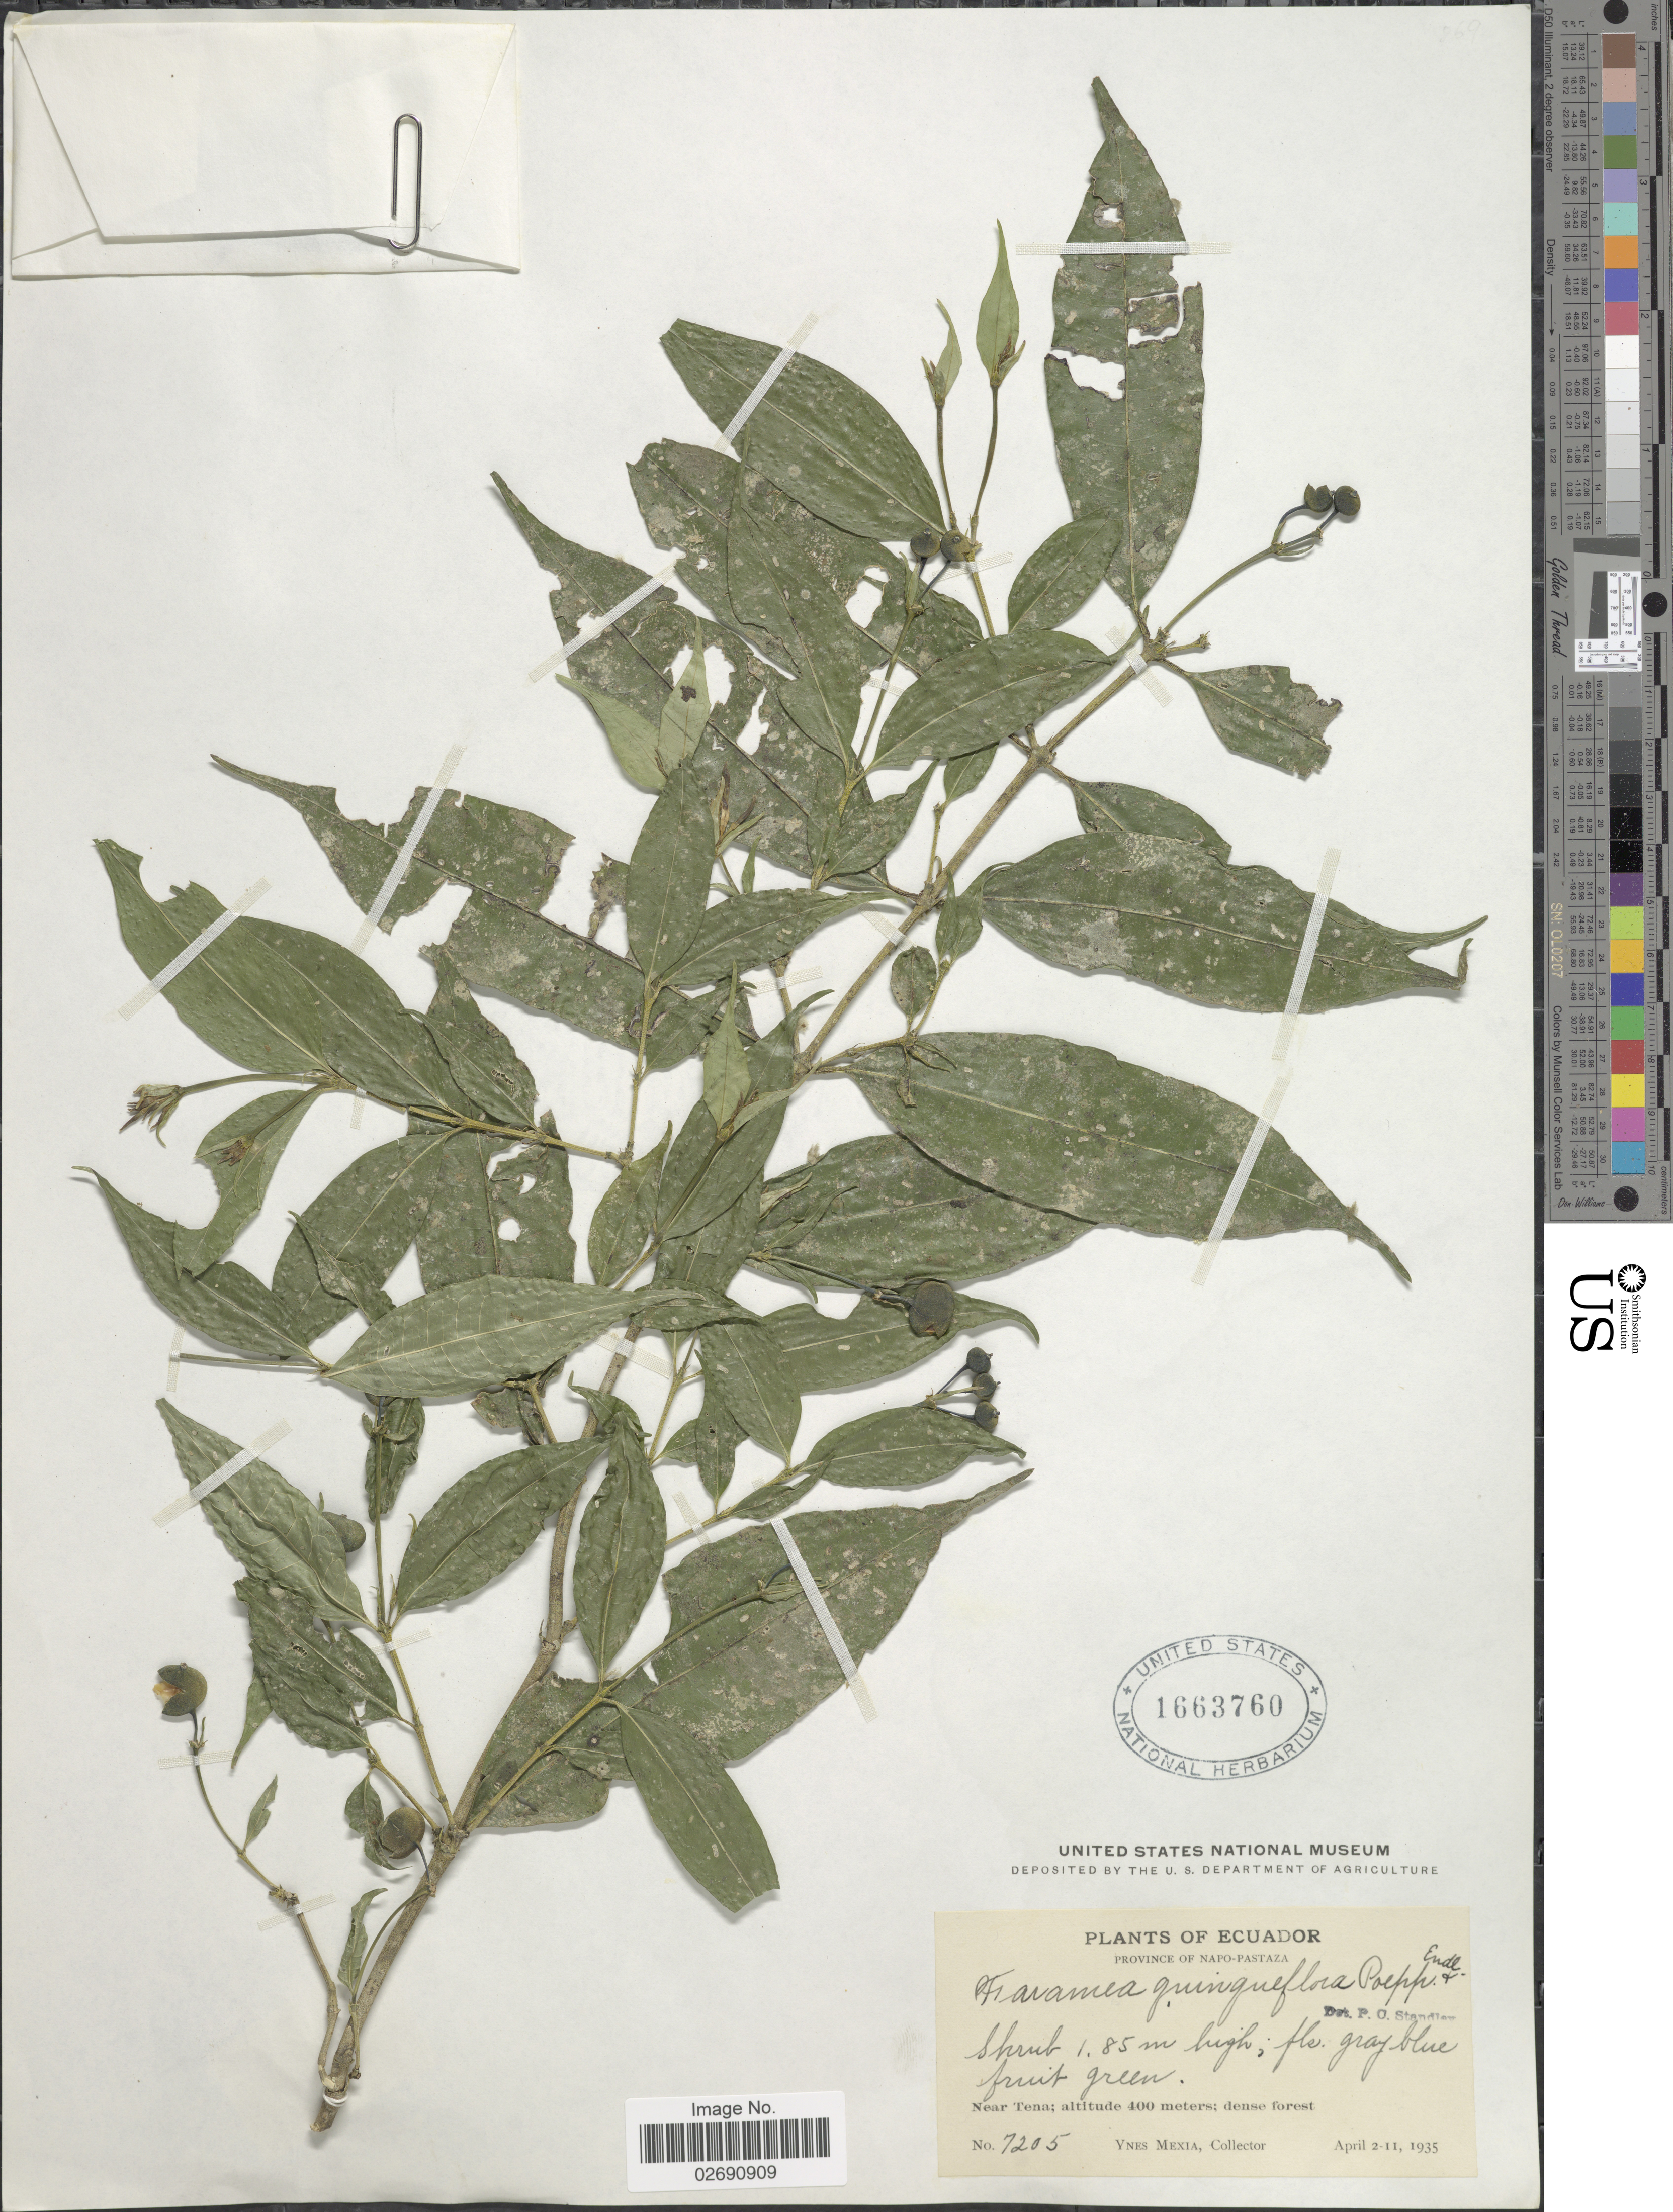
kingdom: Plantae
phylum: Tracheophyta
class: Magnoliopsida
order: Gentianales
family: Rubiaceae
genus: Faramea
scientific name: Faramea quinqueflora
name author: Poepp. & Endl.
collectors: Y. Mexia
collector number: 7205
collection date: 1935-04-02/1935-04-11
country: Ecuador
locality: Province of Napo-Pastaza. Near Tena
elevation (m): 400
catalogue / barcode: US 1663760